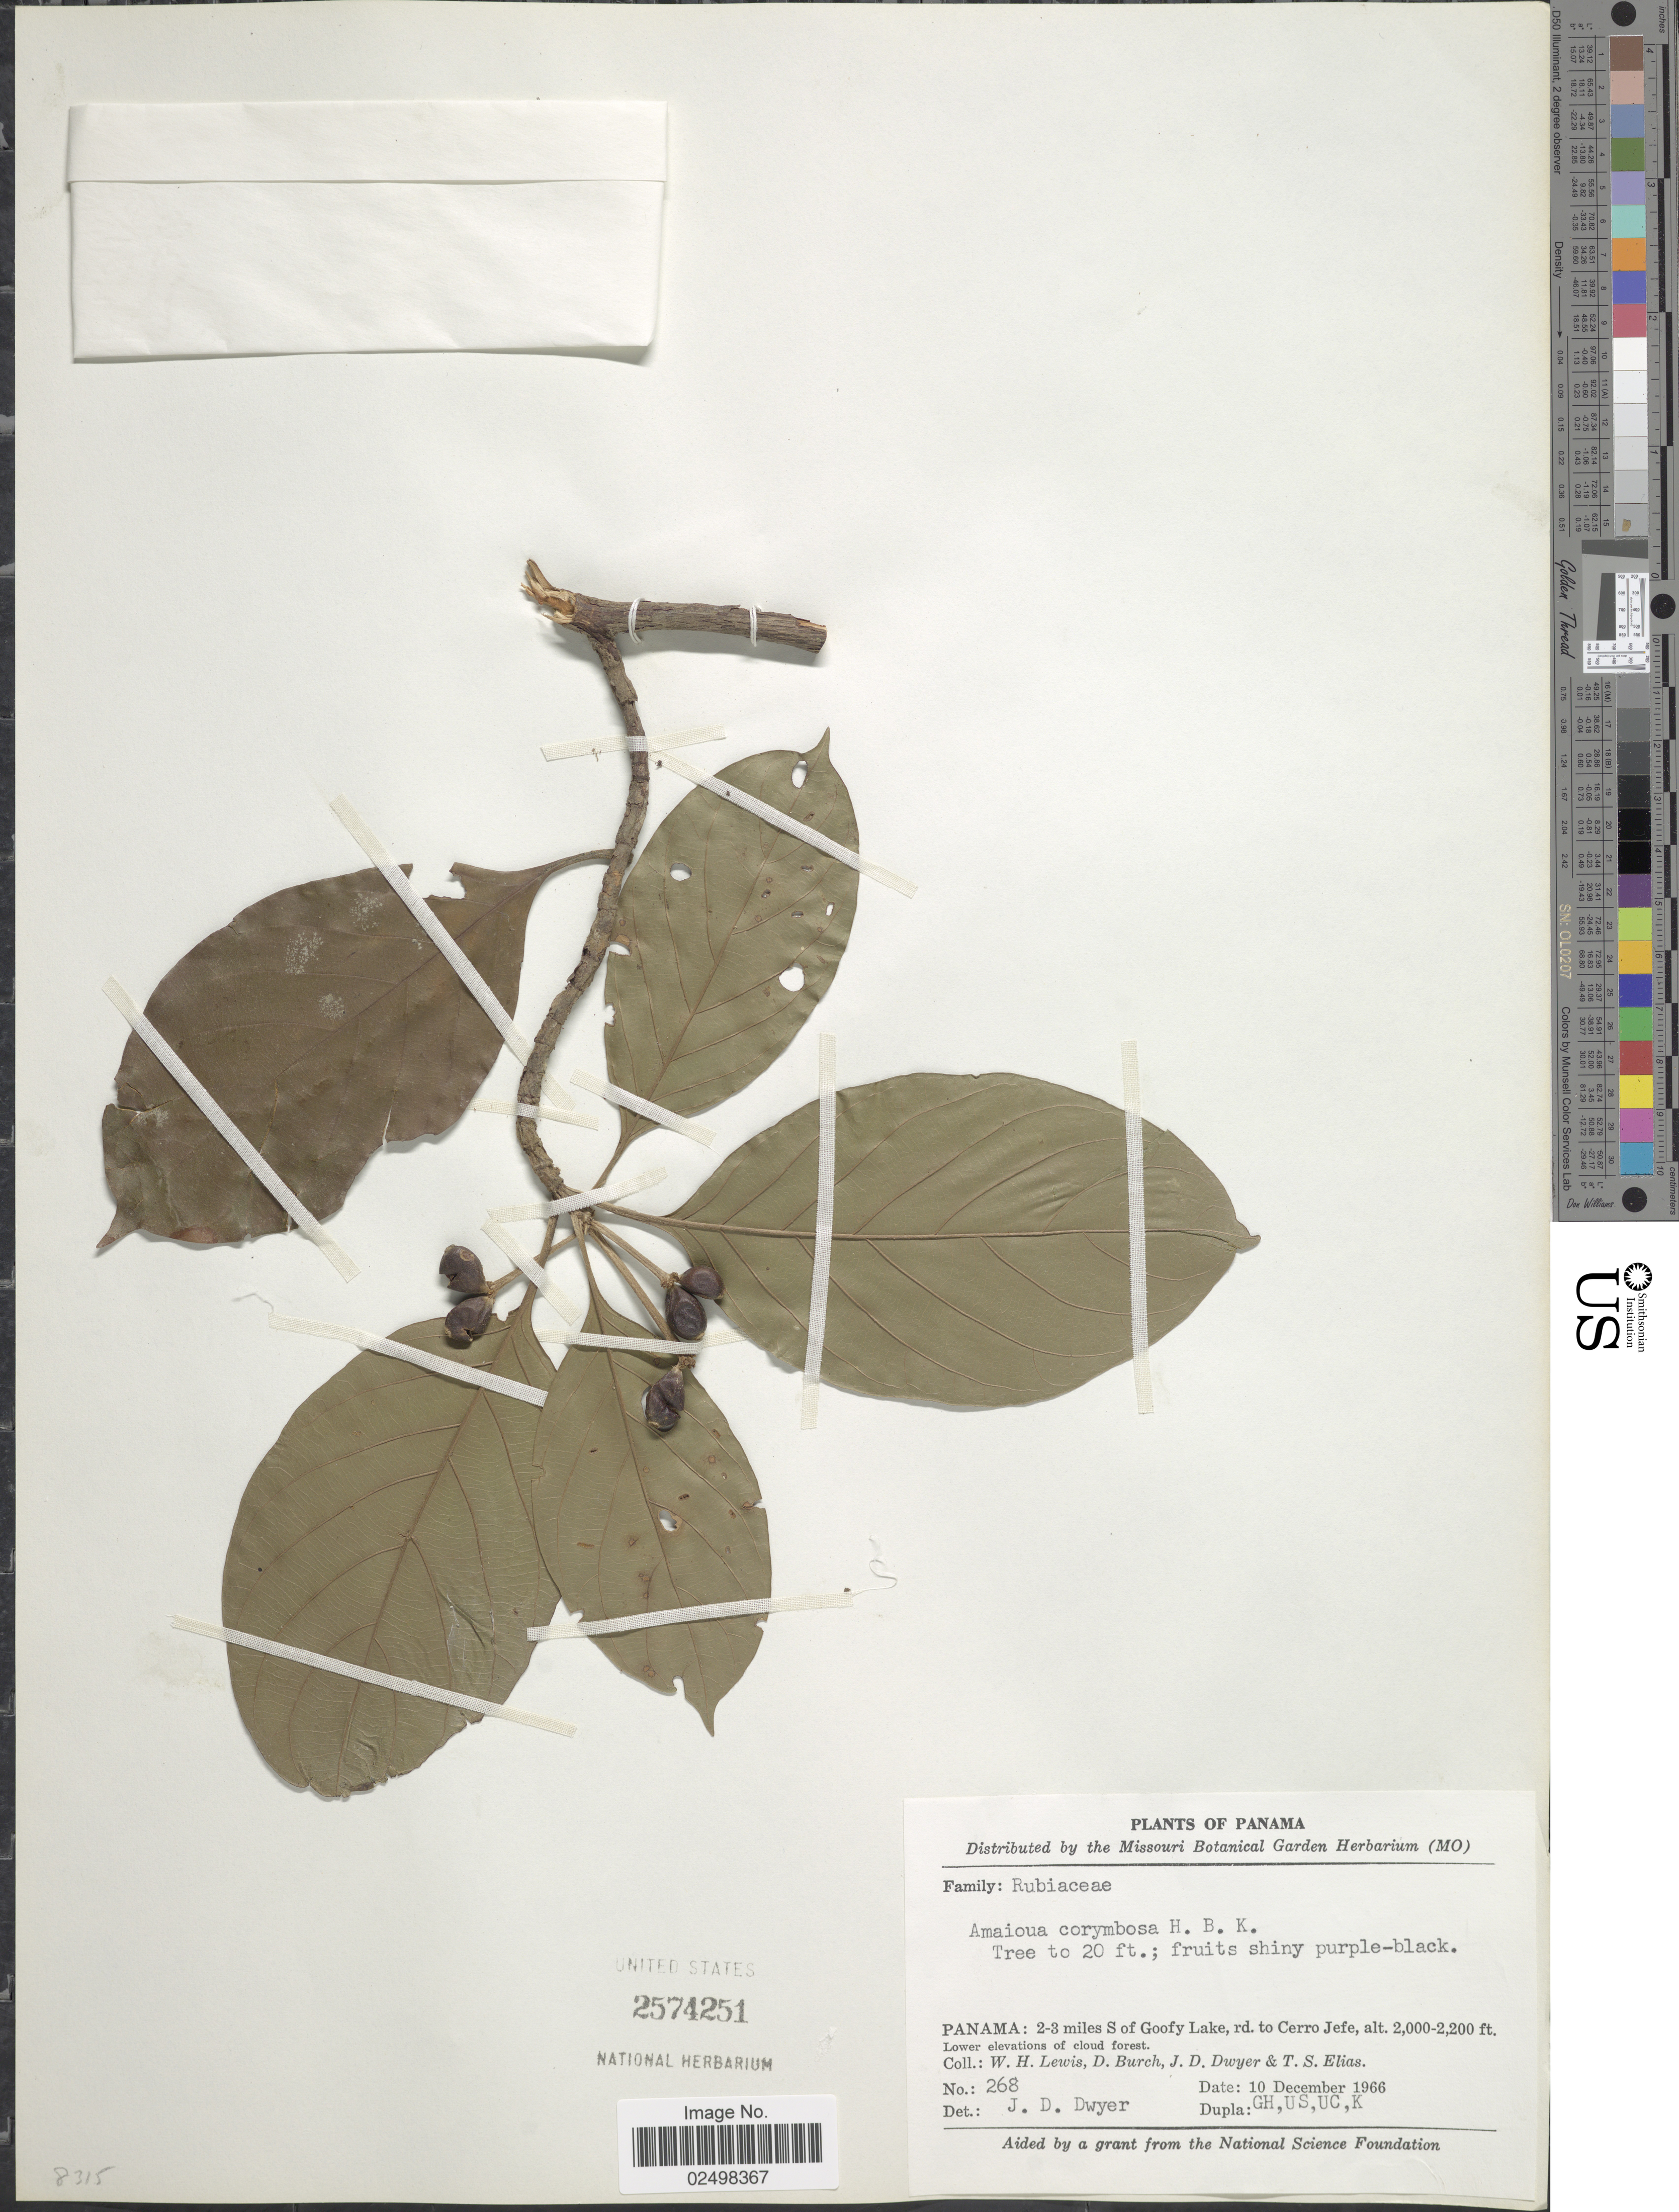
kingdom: Plantae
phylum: Tracheophyta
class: Magnoliopsida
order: Gentianales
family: Rubiaceae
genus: Amaioua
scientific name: Amaioua corymbosa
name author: Kunth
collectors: W. H. Lewis, D. Burch, J. D. Dwyer & T. S. Elias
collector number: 268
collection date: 1966-12-10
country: Panama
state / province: Panamá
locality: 2-3 miles S of Goofy Lake rd, to Cerro Jefe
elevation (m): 610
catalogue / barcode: US 2574251